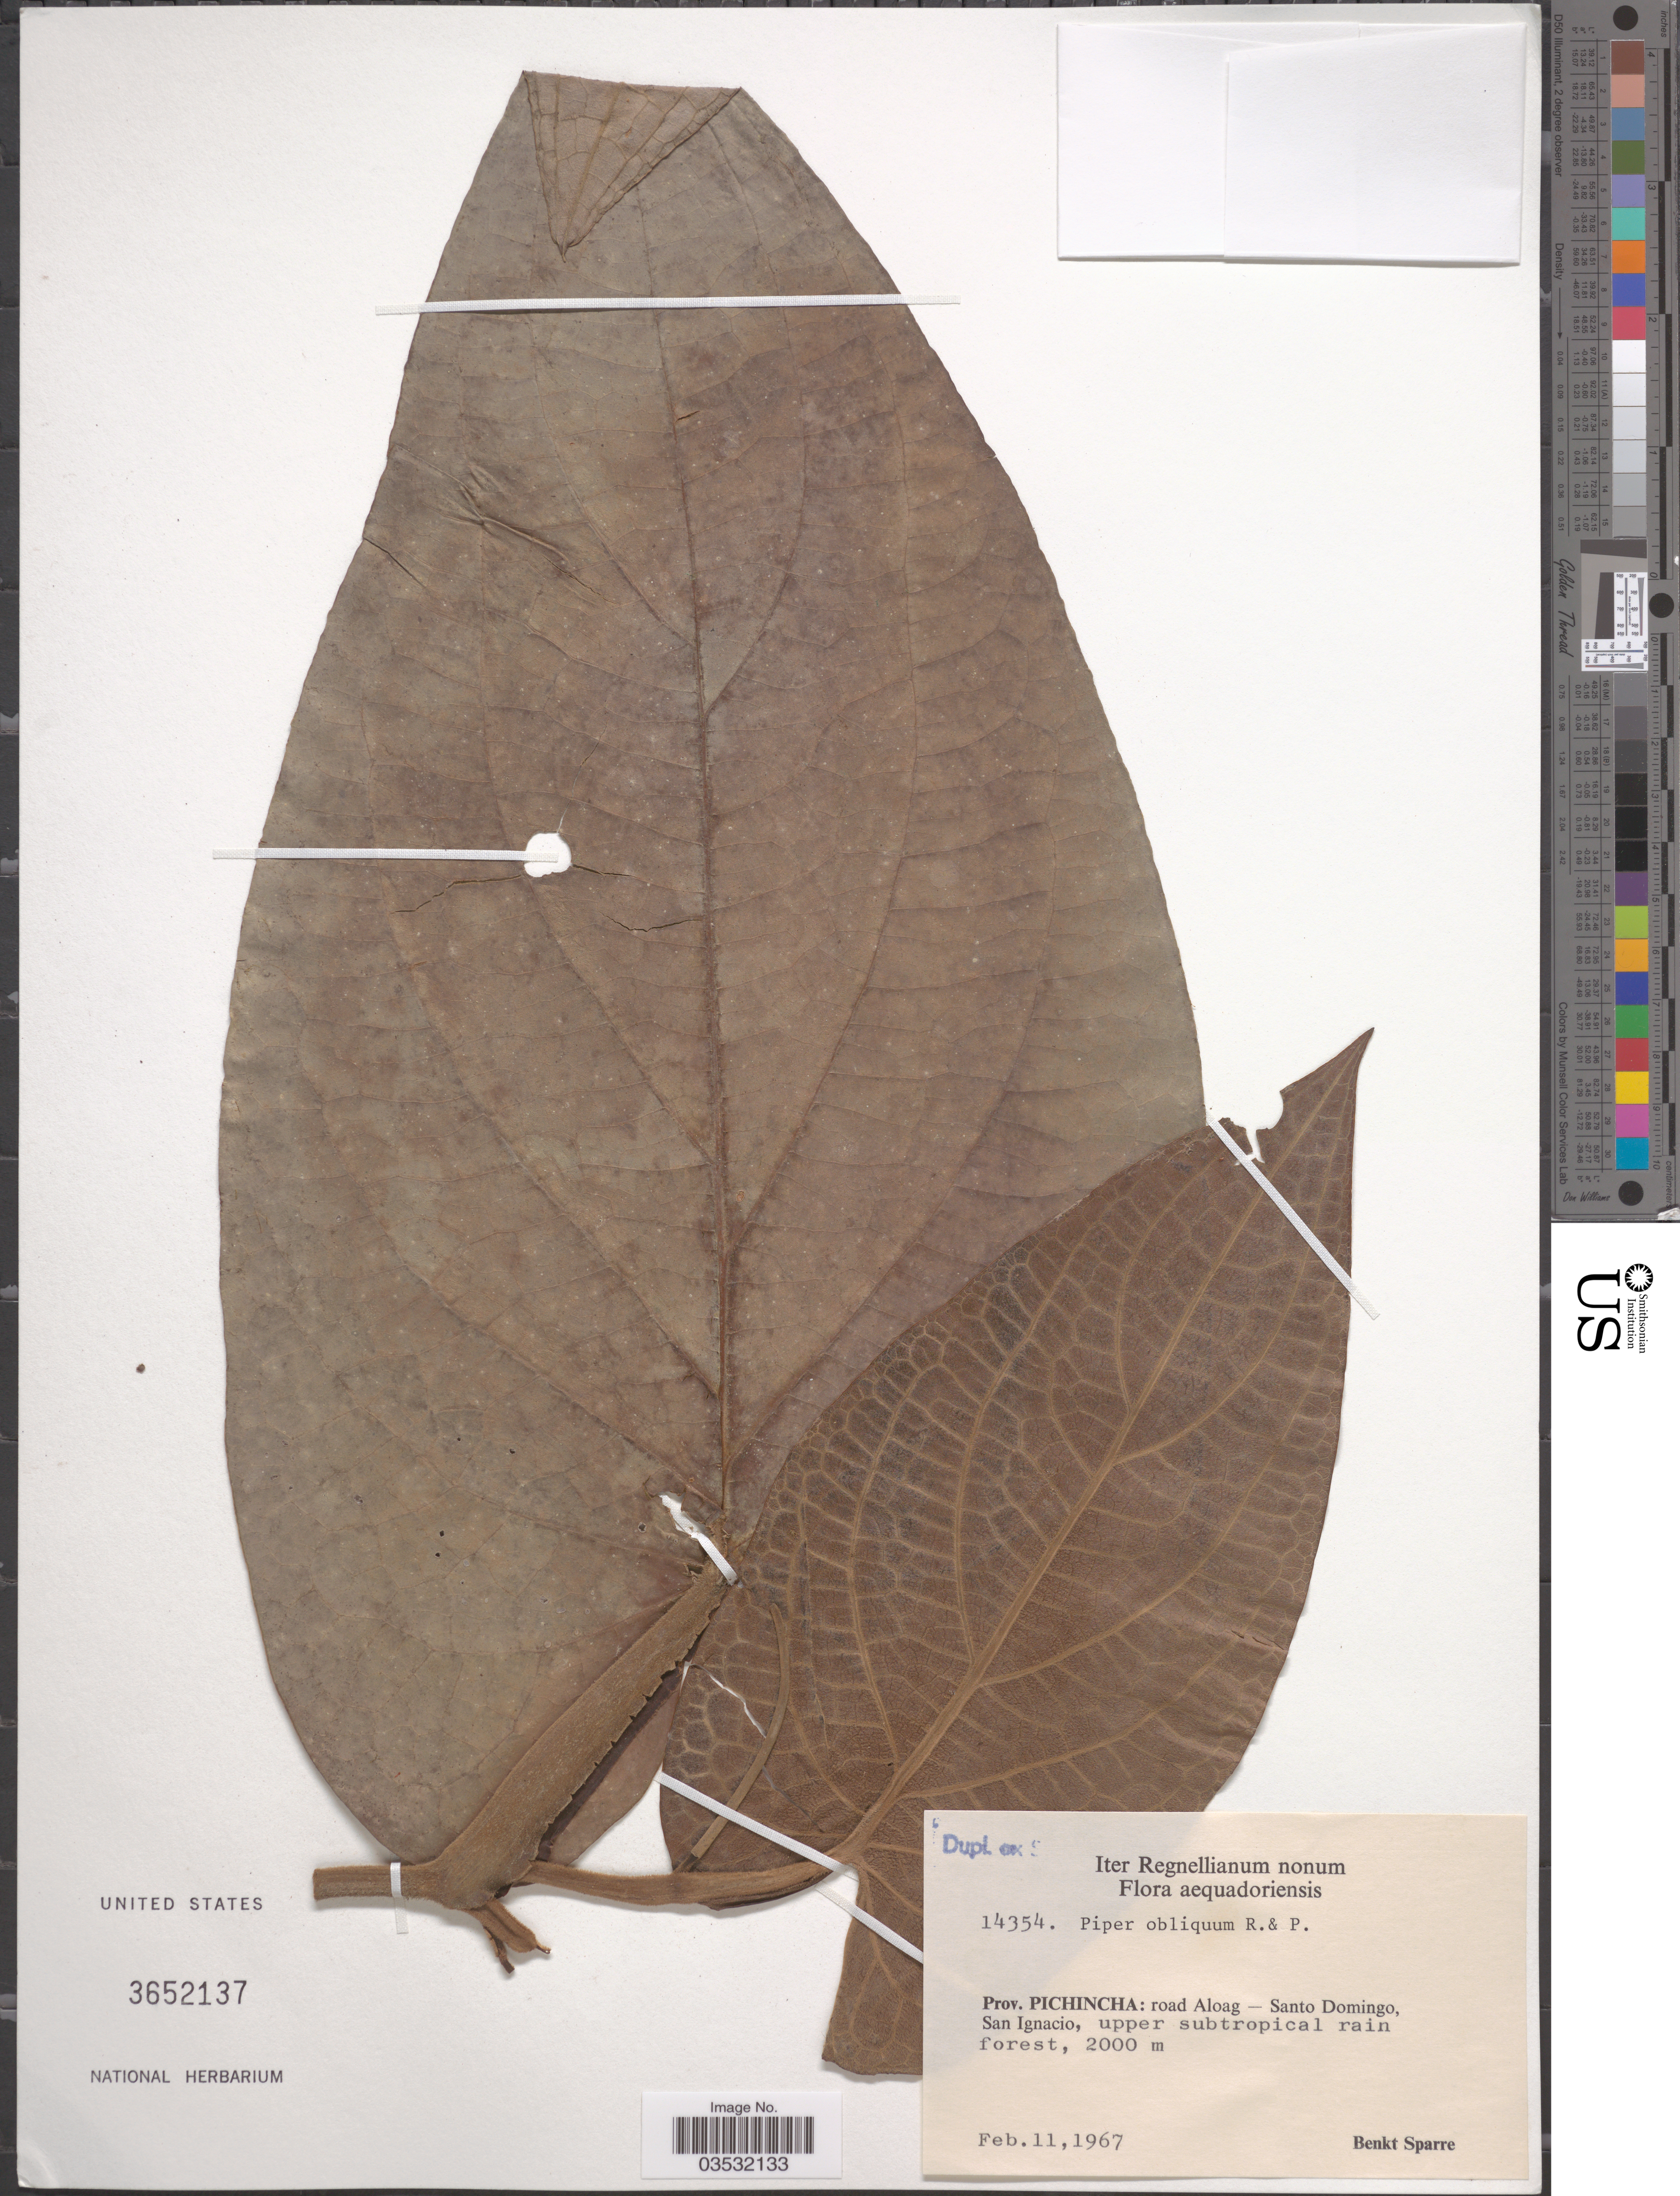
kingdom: Plantae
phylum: Tracheophyta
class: Magnoliopsida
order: Piperales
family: Piperaceae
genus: Piper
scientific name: Piper obliquum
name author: Ruiz & Pav.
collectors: B. Sparre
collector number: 14354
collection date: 1967-02-11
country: Ecuador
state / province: Pichincha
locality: Aequadoriensis. Road Aloag - Santo Domingo, San Ignacio.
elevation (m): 2000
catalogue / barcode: US 3652137